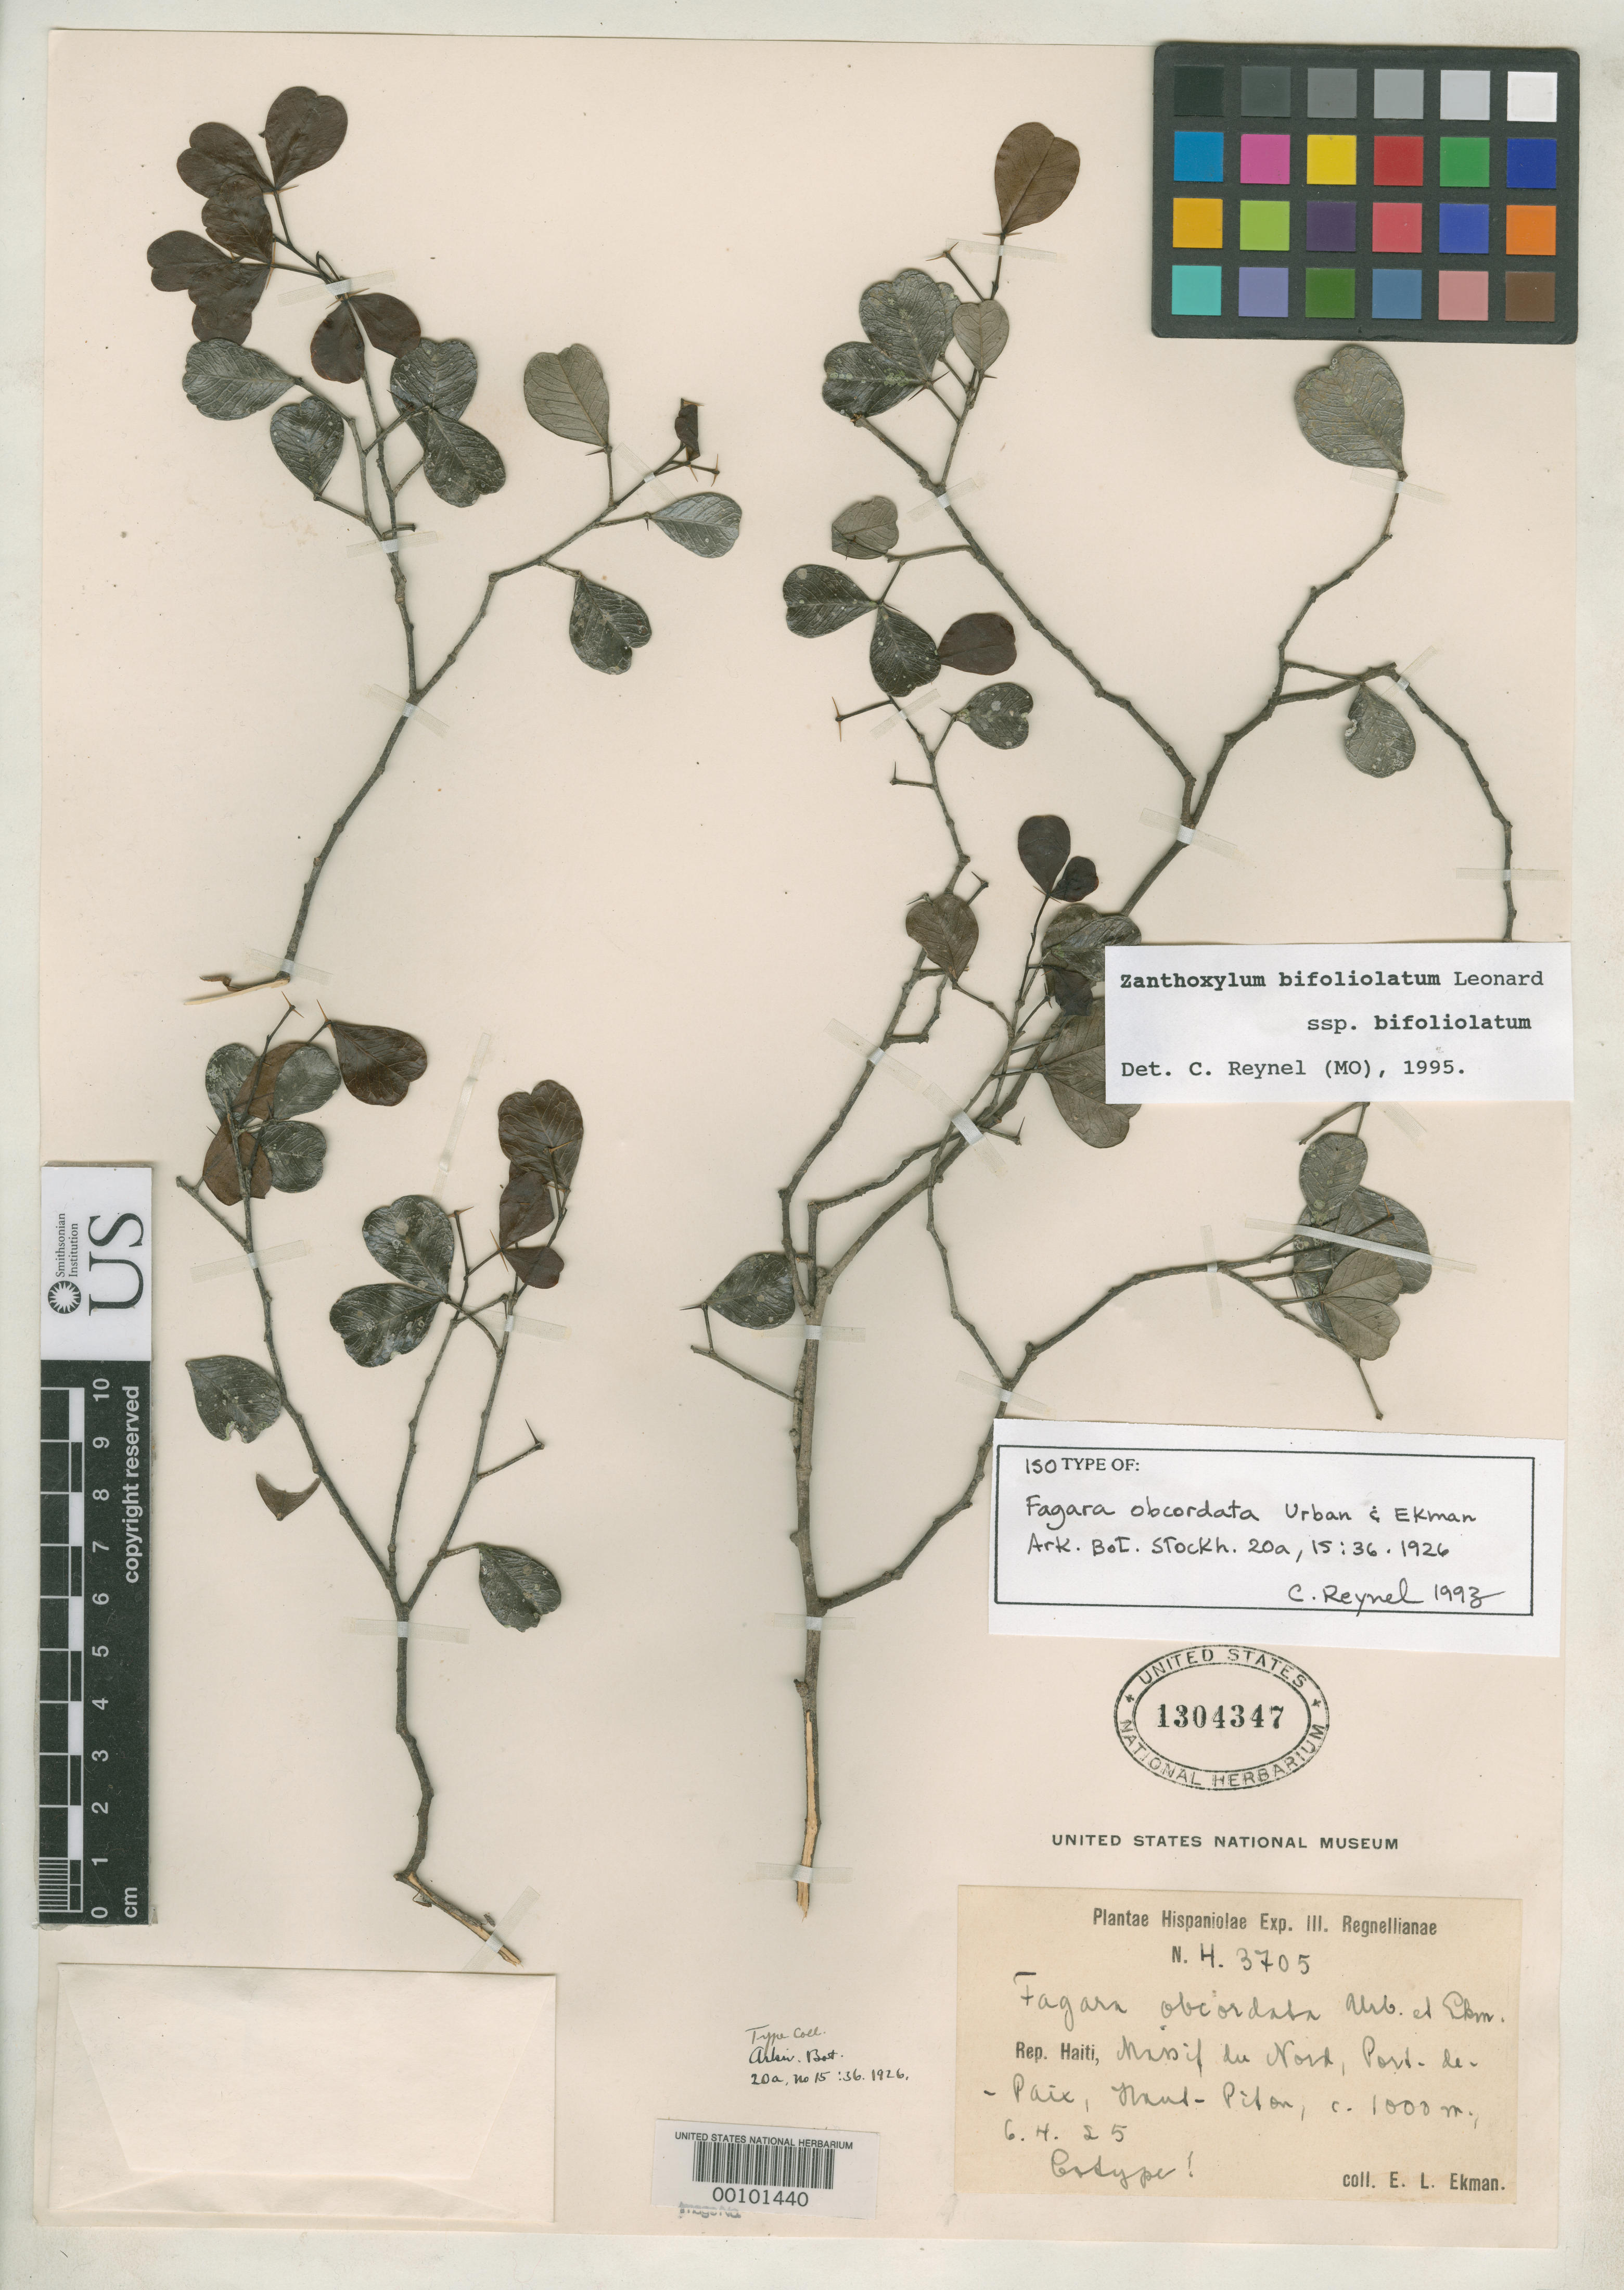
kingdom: Plantae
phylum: Tracheophyta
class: Magnoliopsida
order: Sapindales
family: Rutaceae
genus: Fagara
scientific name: Fagara obcordata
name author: Urb. & Ekman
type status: Isotype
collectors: E. L. Ekman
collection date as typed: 06 Apr 1925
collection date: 1925-04-06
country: Haiti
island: Hispaniola Island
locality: Massif du Nord prope Port-de-Paix in Montehaut-Piton.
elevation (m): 1000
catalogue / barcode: US 1304347